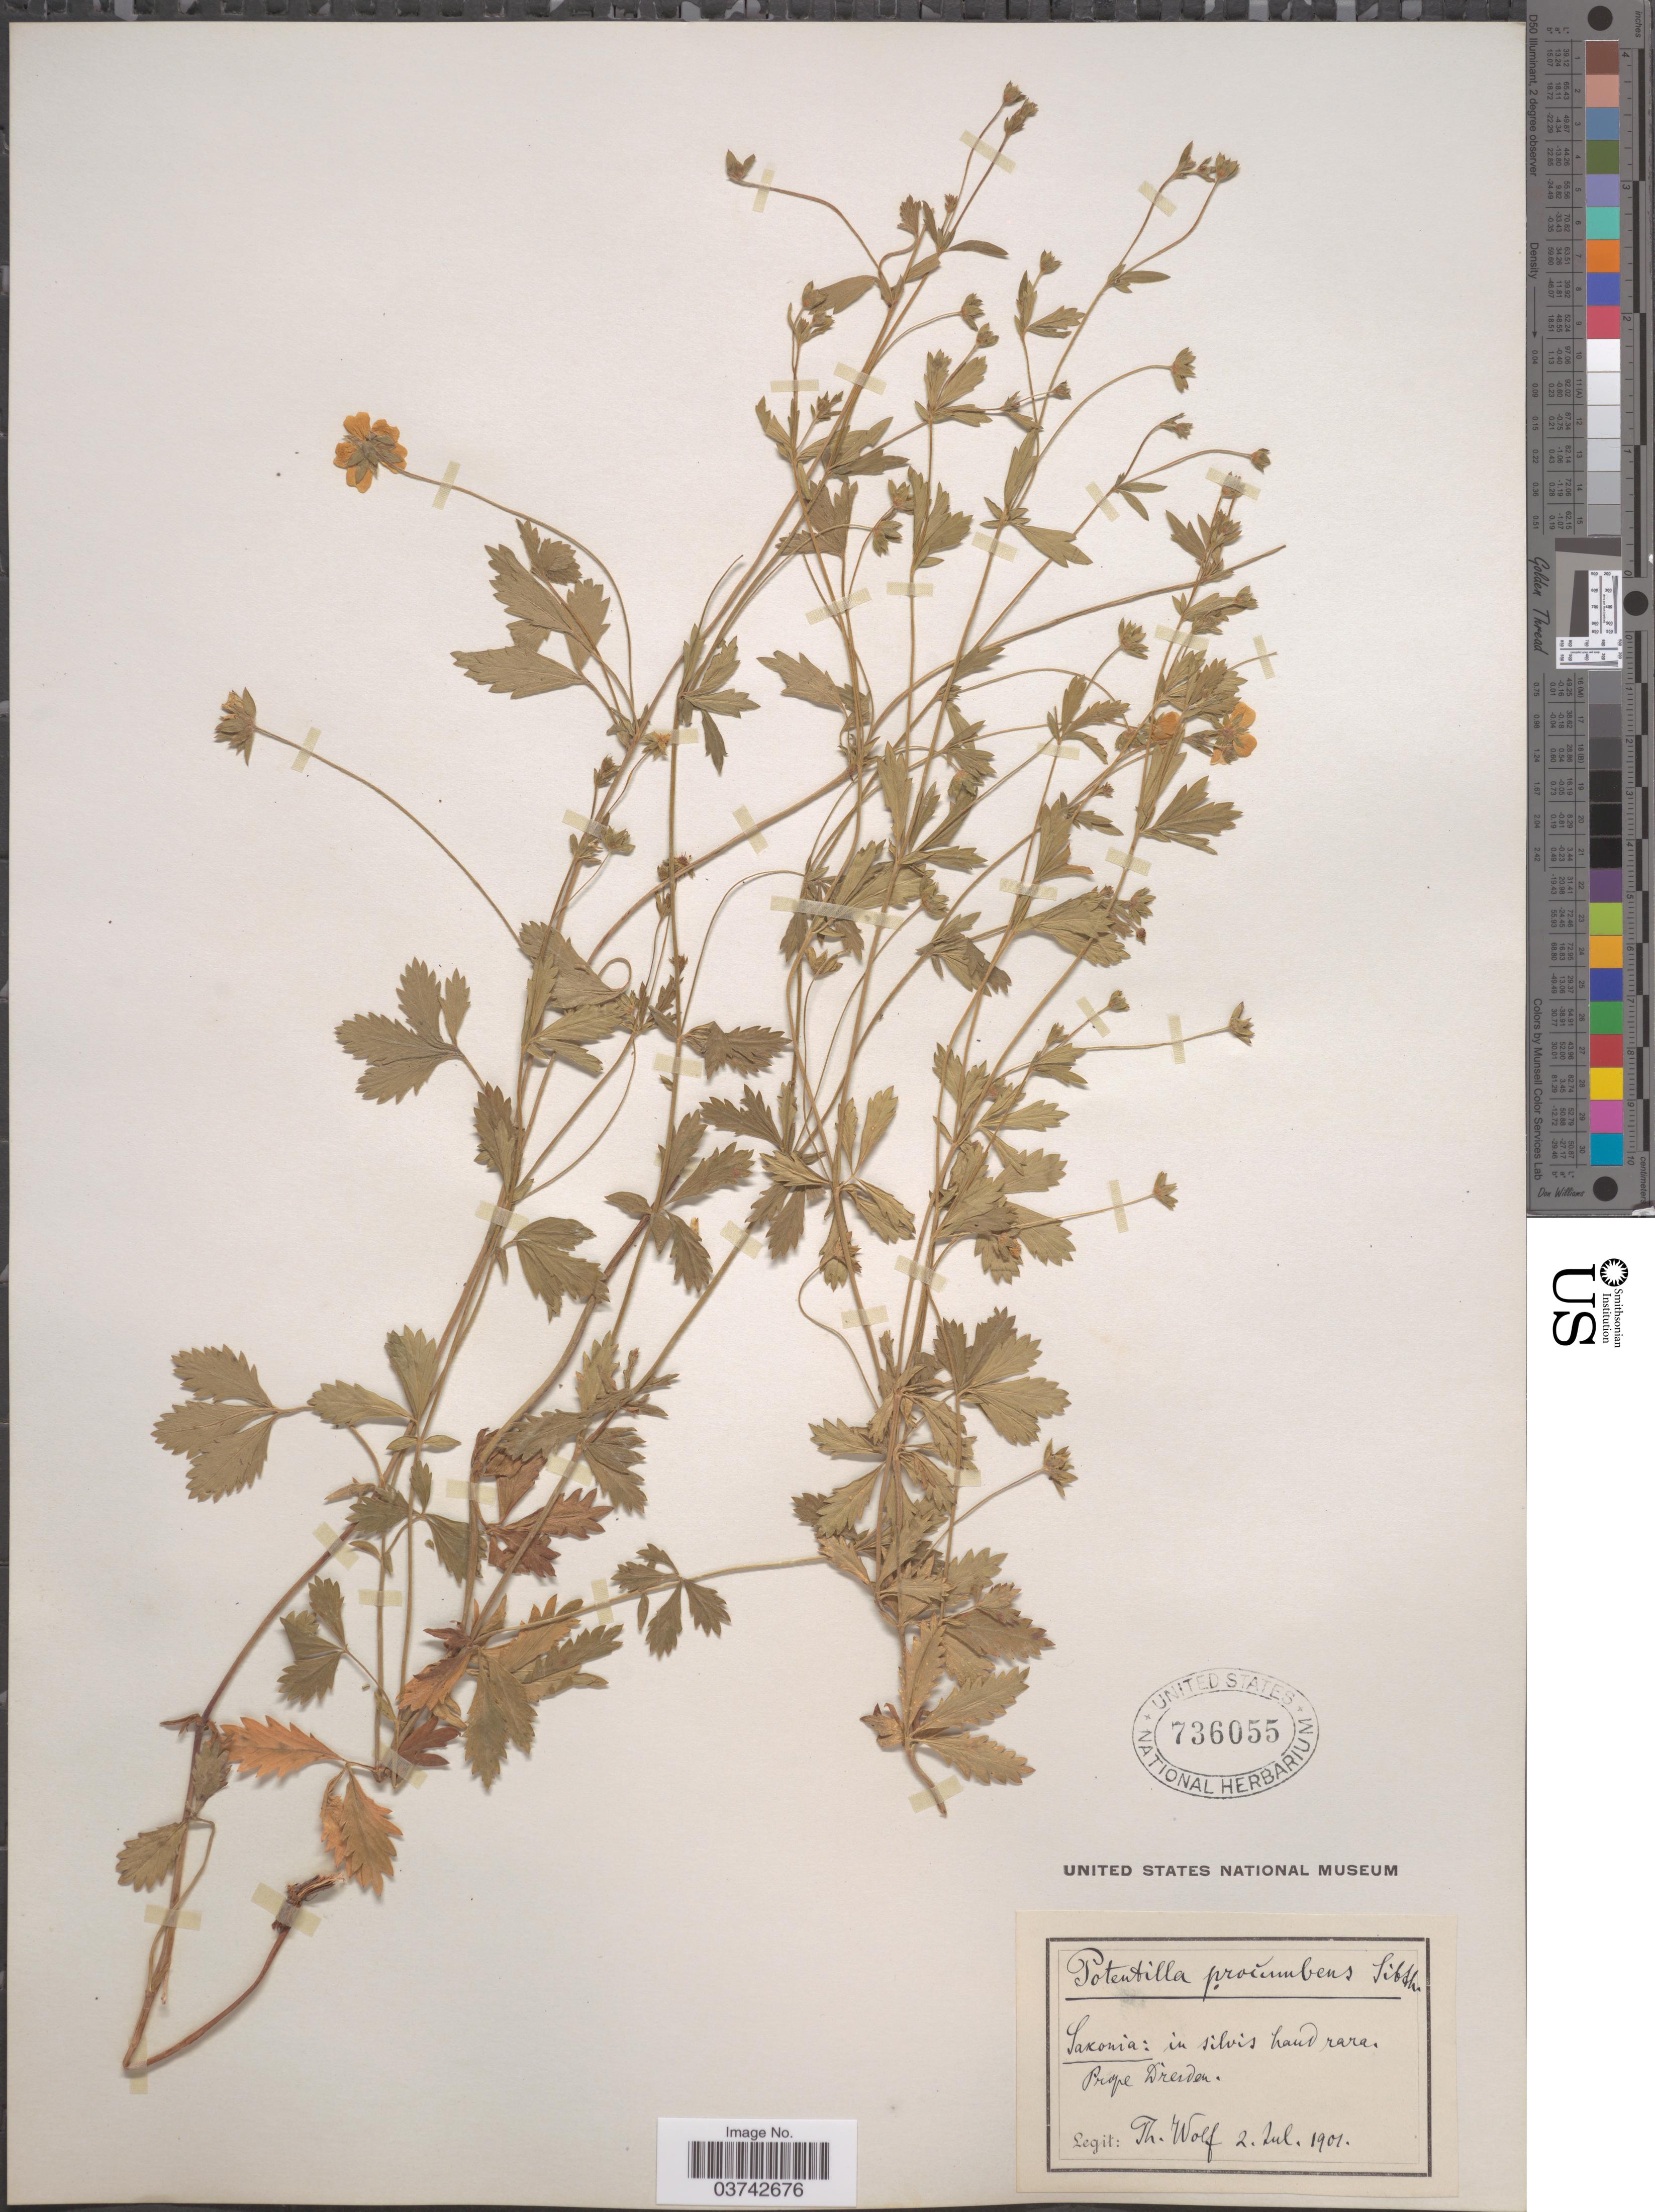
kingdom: Plantae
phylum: Tracheophyta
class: Magnoliopsida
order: Rosales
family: Rosaceae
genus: Potentilla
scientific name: Potentilla procumbens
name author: Sibth.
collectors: T. Wolf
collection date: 1901-07-02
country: Germany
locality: Saxonia: in silvis hand rara. Prope Dresden.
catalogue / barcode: US 736055